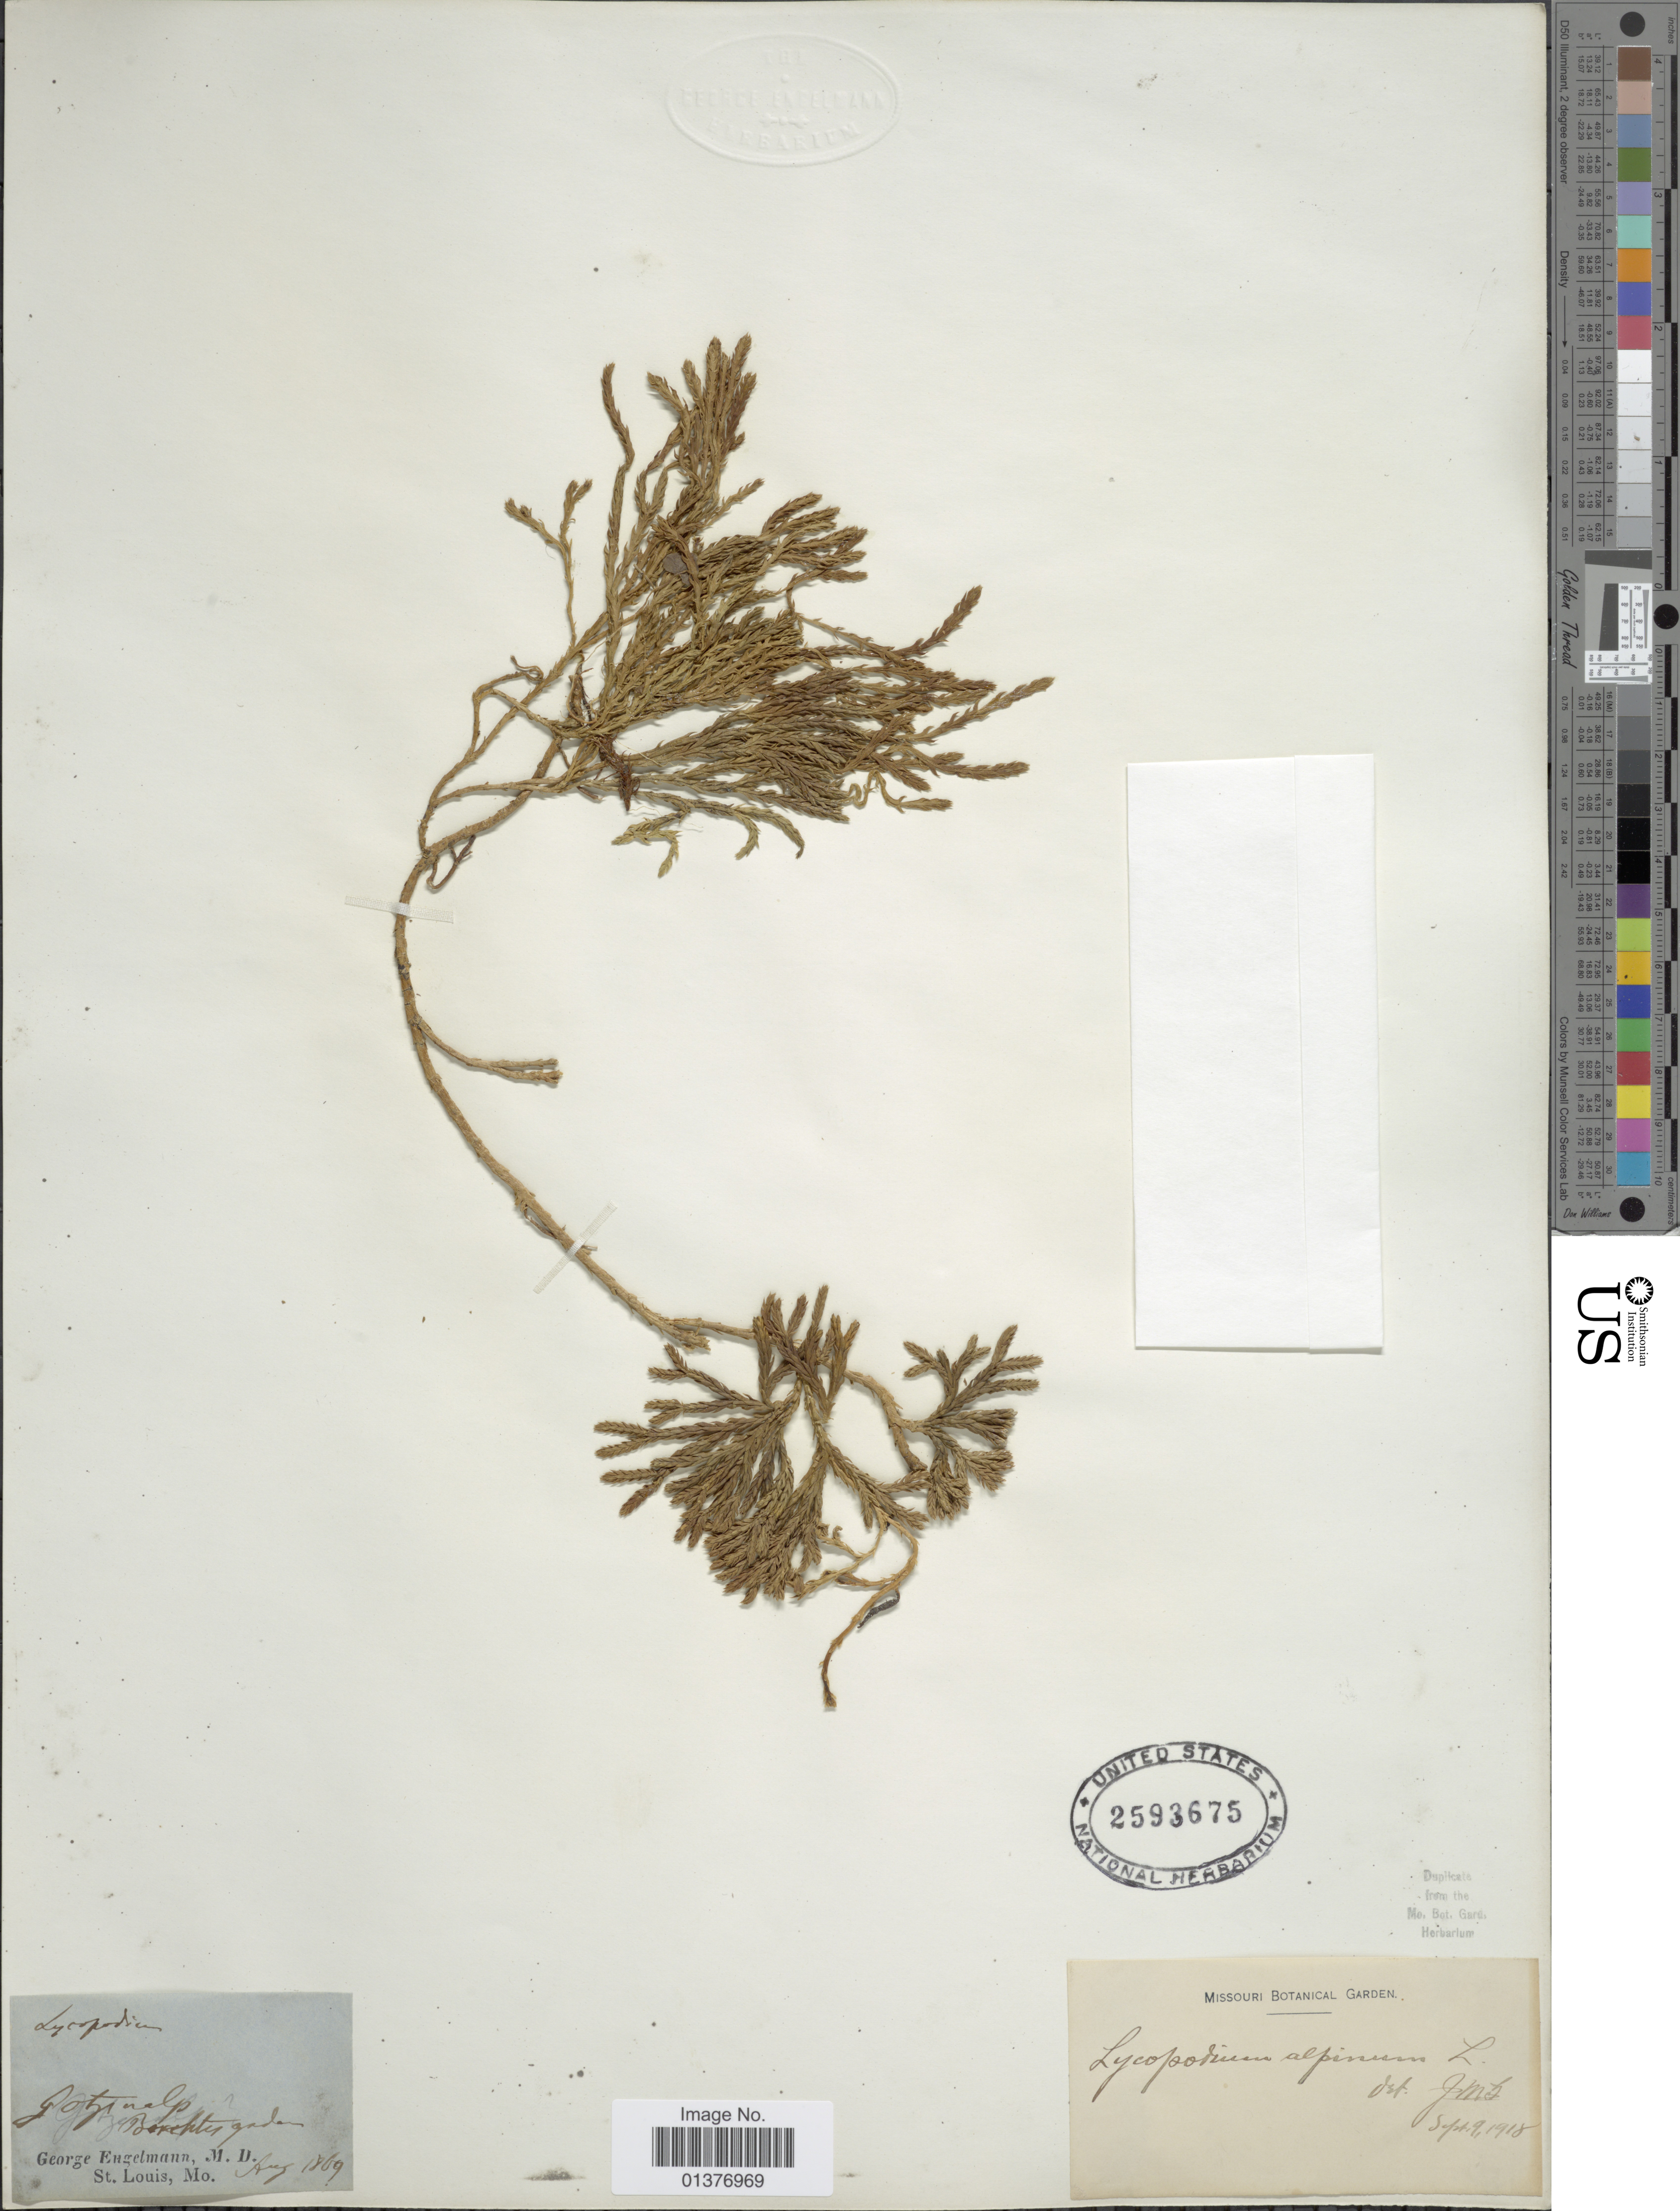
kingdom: Plantae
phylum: Tracheophyta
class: Lycopodiopsida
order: Lycopodiales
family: Lycopodiaceae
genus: Diphasiastrum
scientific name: Diphasiastrum alpinum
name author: (L.) Holub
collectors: G. Engelmann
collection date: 1869-08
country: United States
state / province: Missouri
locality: St. Louis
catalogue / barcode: US 2593675